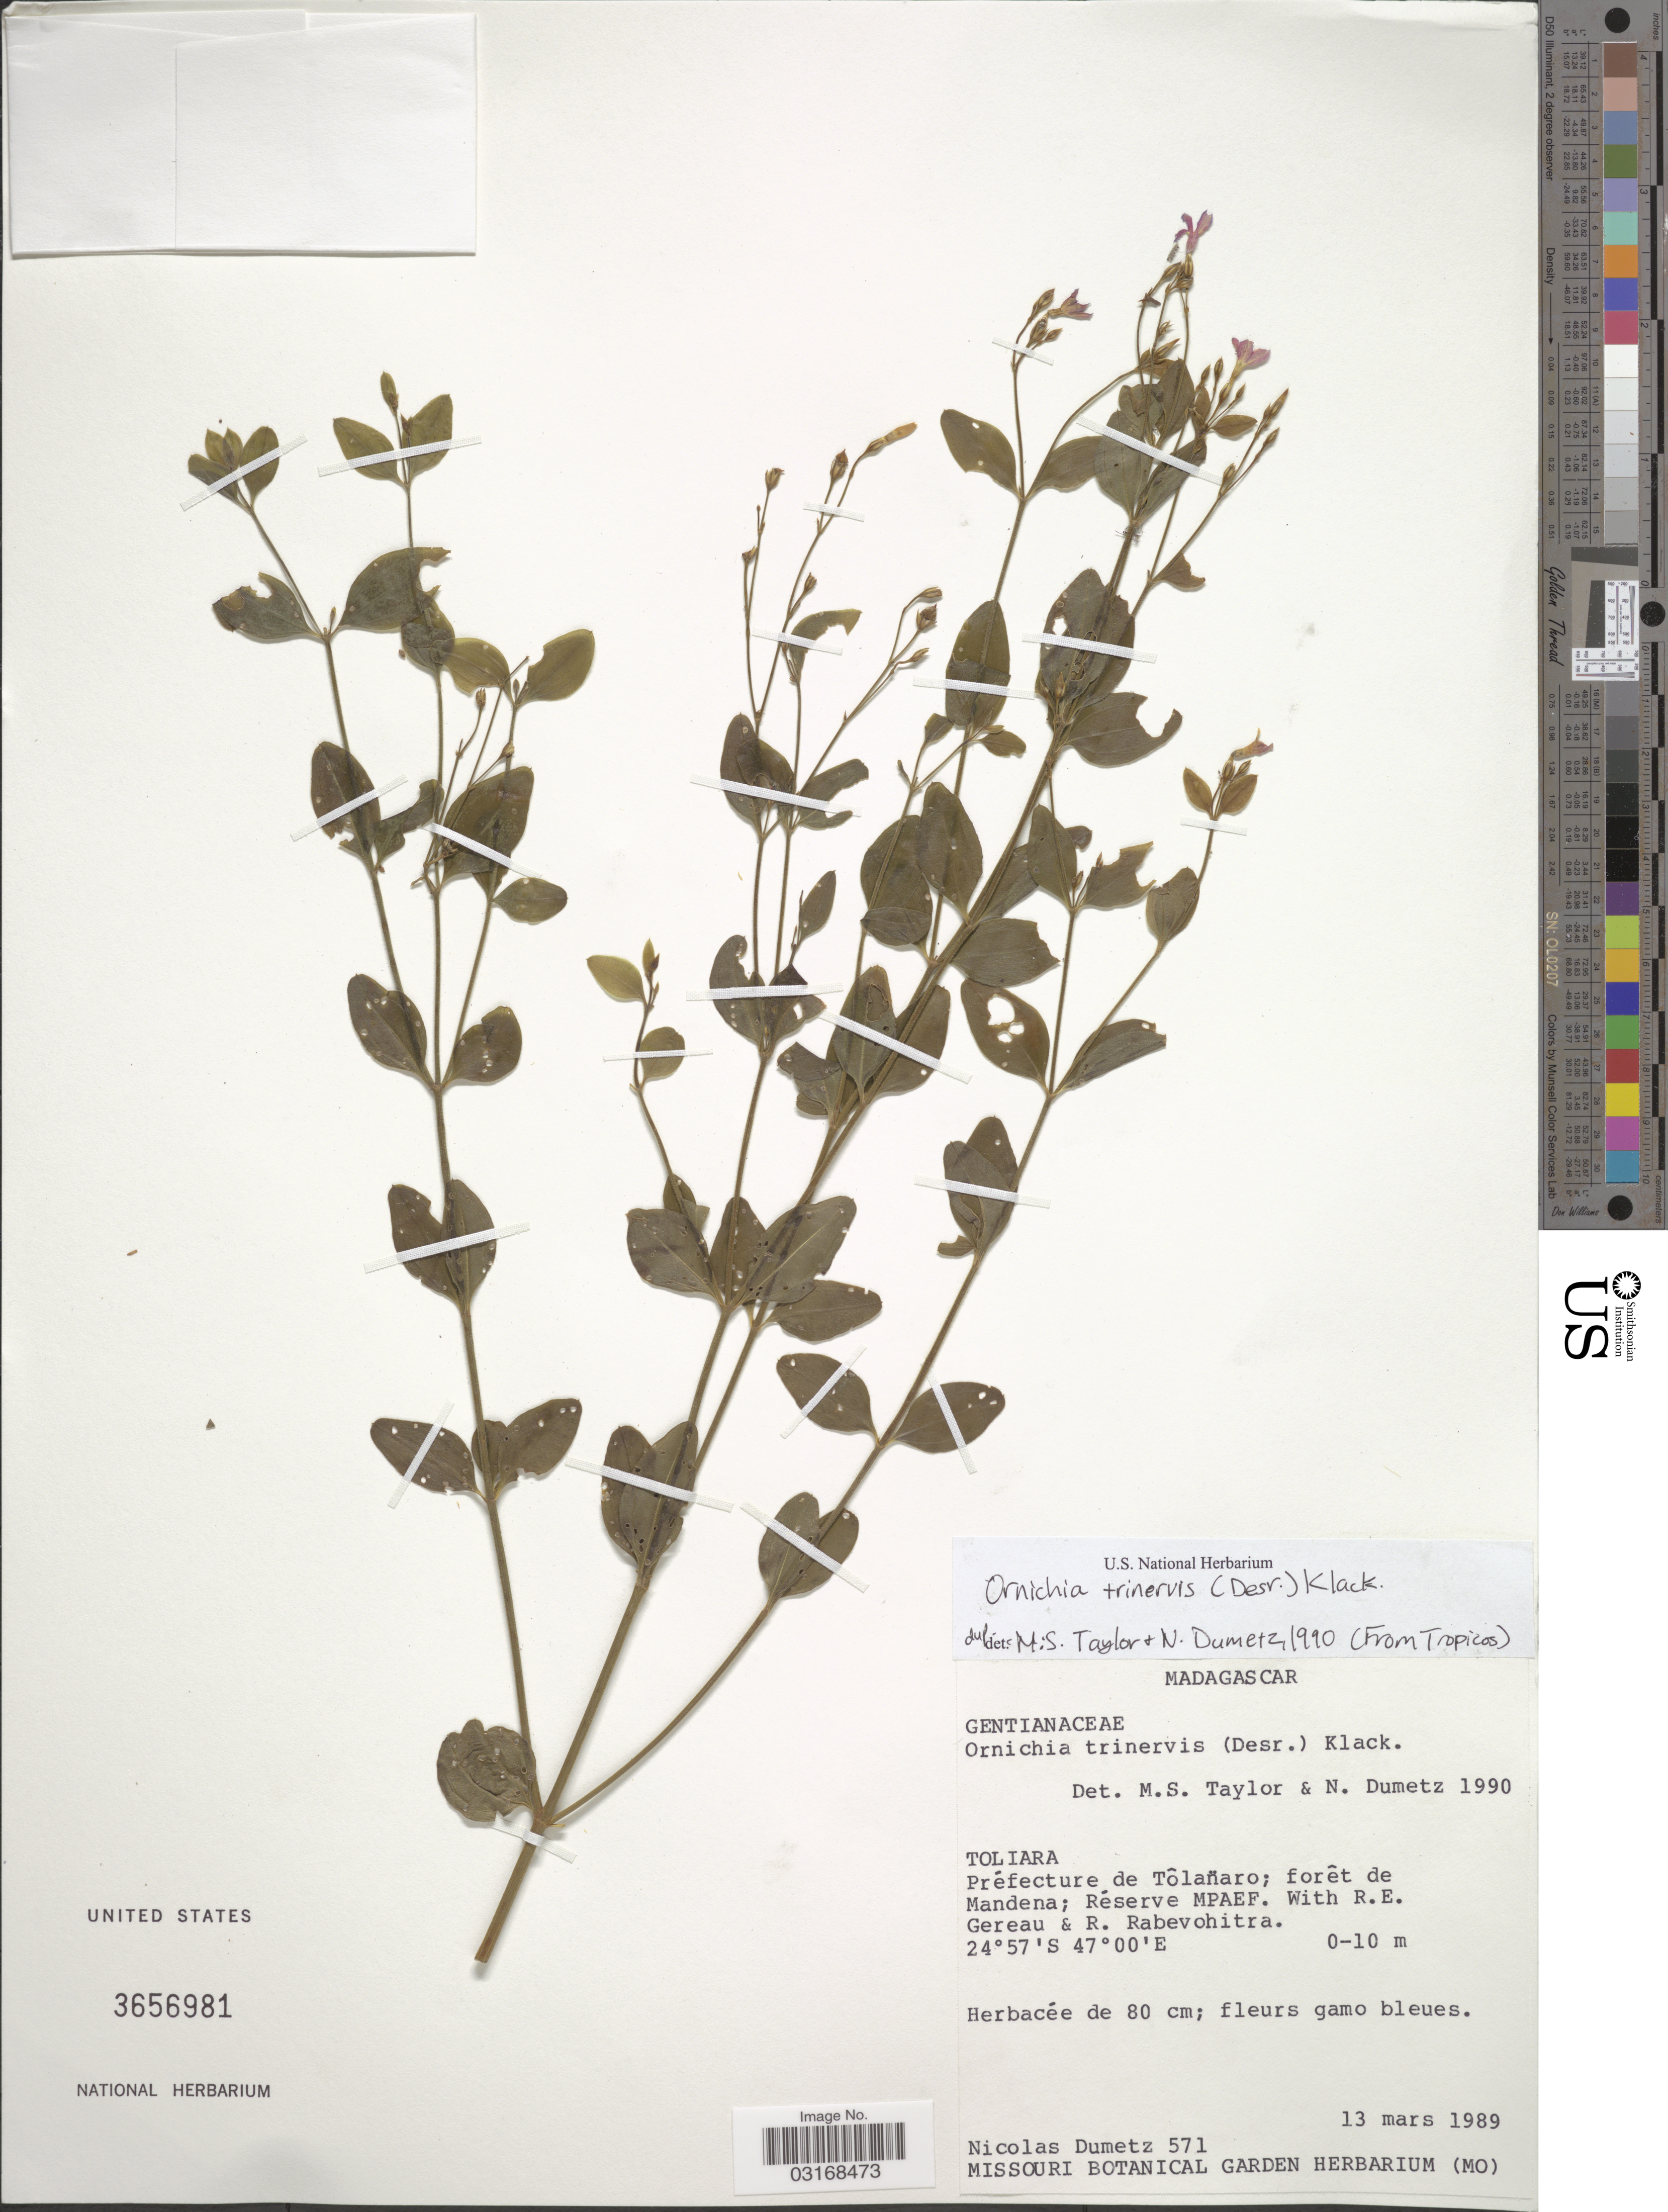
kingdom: Plantae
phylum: Tracheophyta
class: Magnoliopsida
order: Gentianales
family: Gentianaceae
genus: Ornichia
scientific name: Ornichia trinervis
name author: (Desr.) Klack.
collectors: N. Dumetz, R. Gereau & R. Rabevohitra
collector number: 571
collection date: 1989-03-13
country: Madagascar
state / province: Anosy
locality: Préfecture de Tôlañaro; forêt de Mandena; Réserve MPAEF.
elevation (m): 0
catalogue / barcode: US 3656981